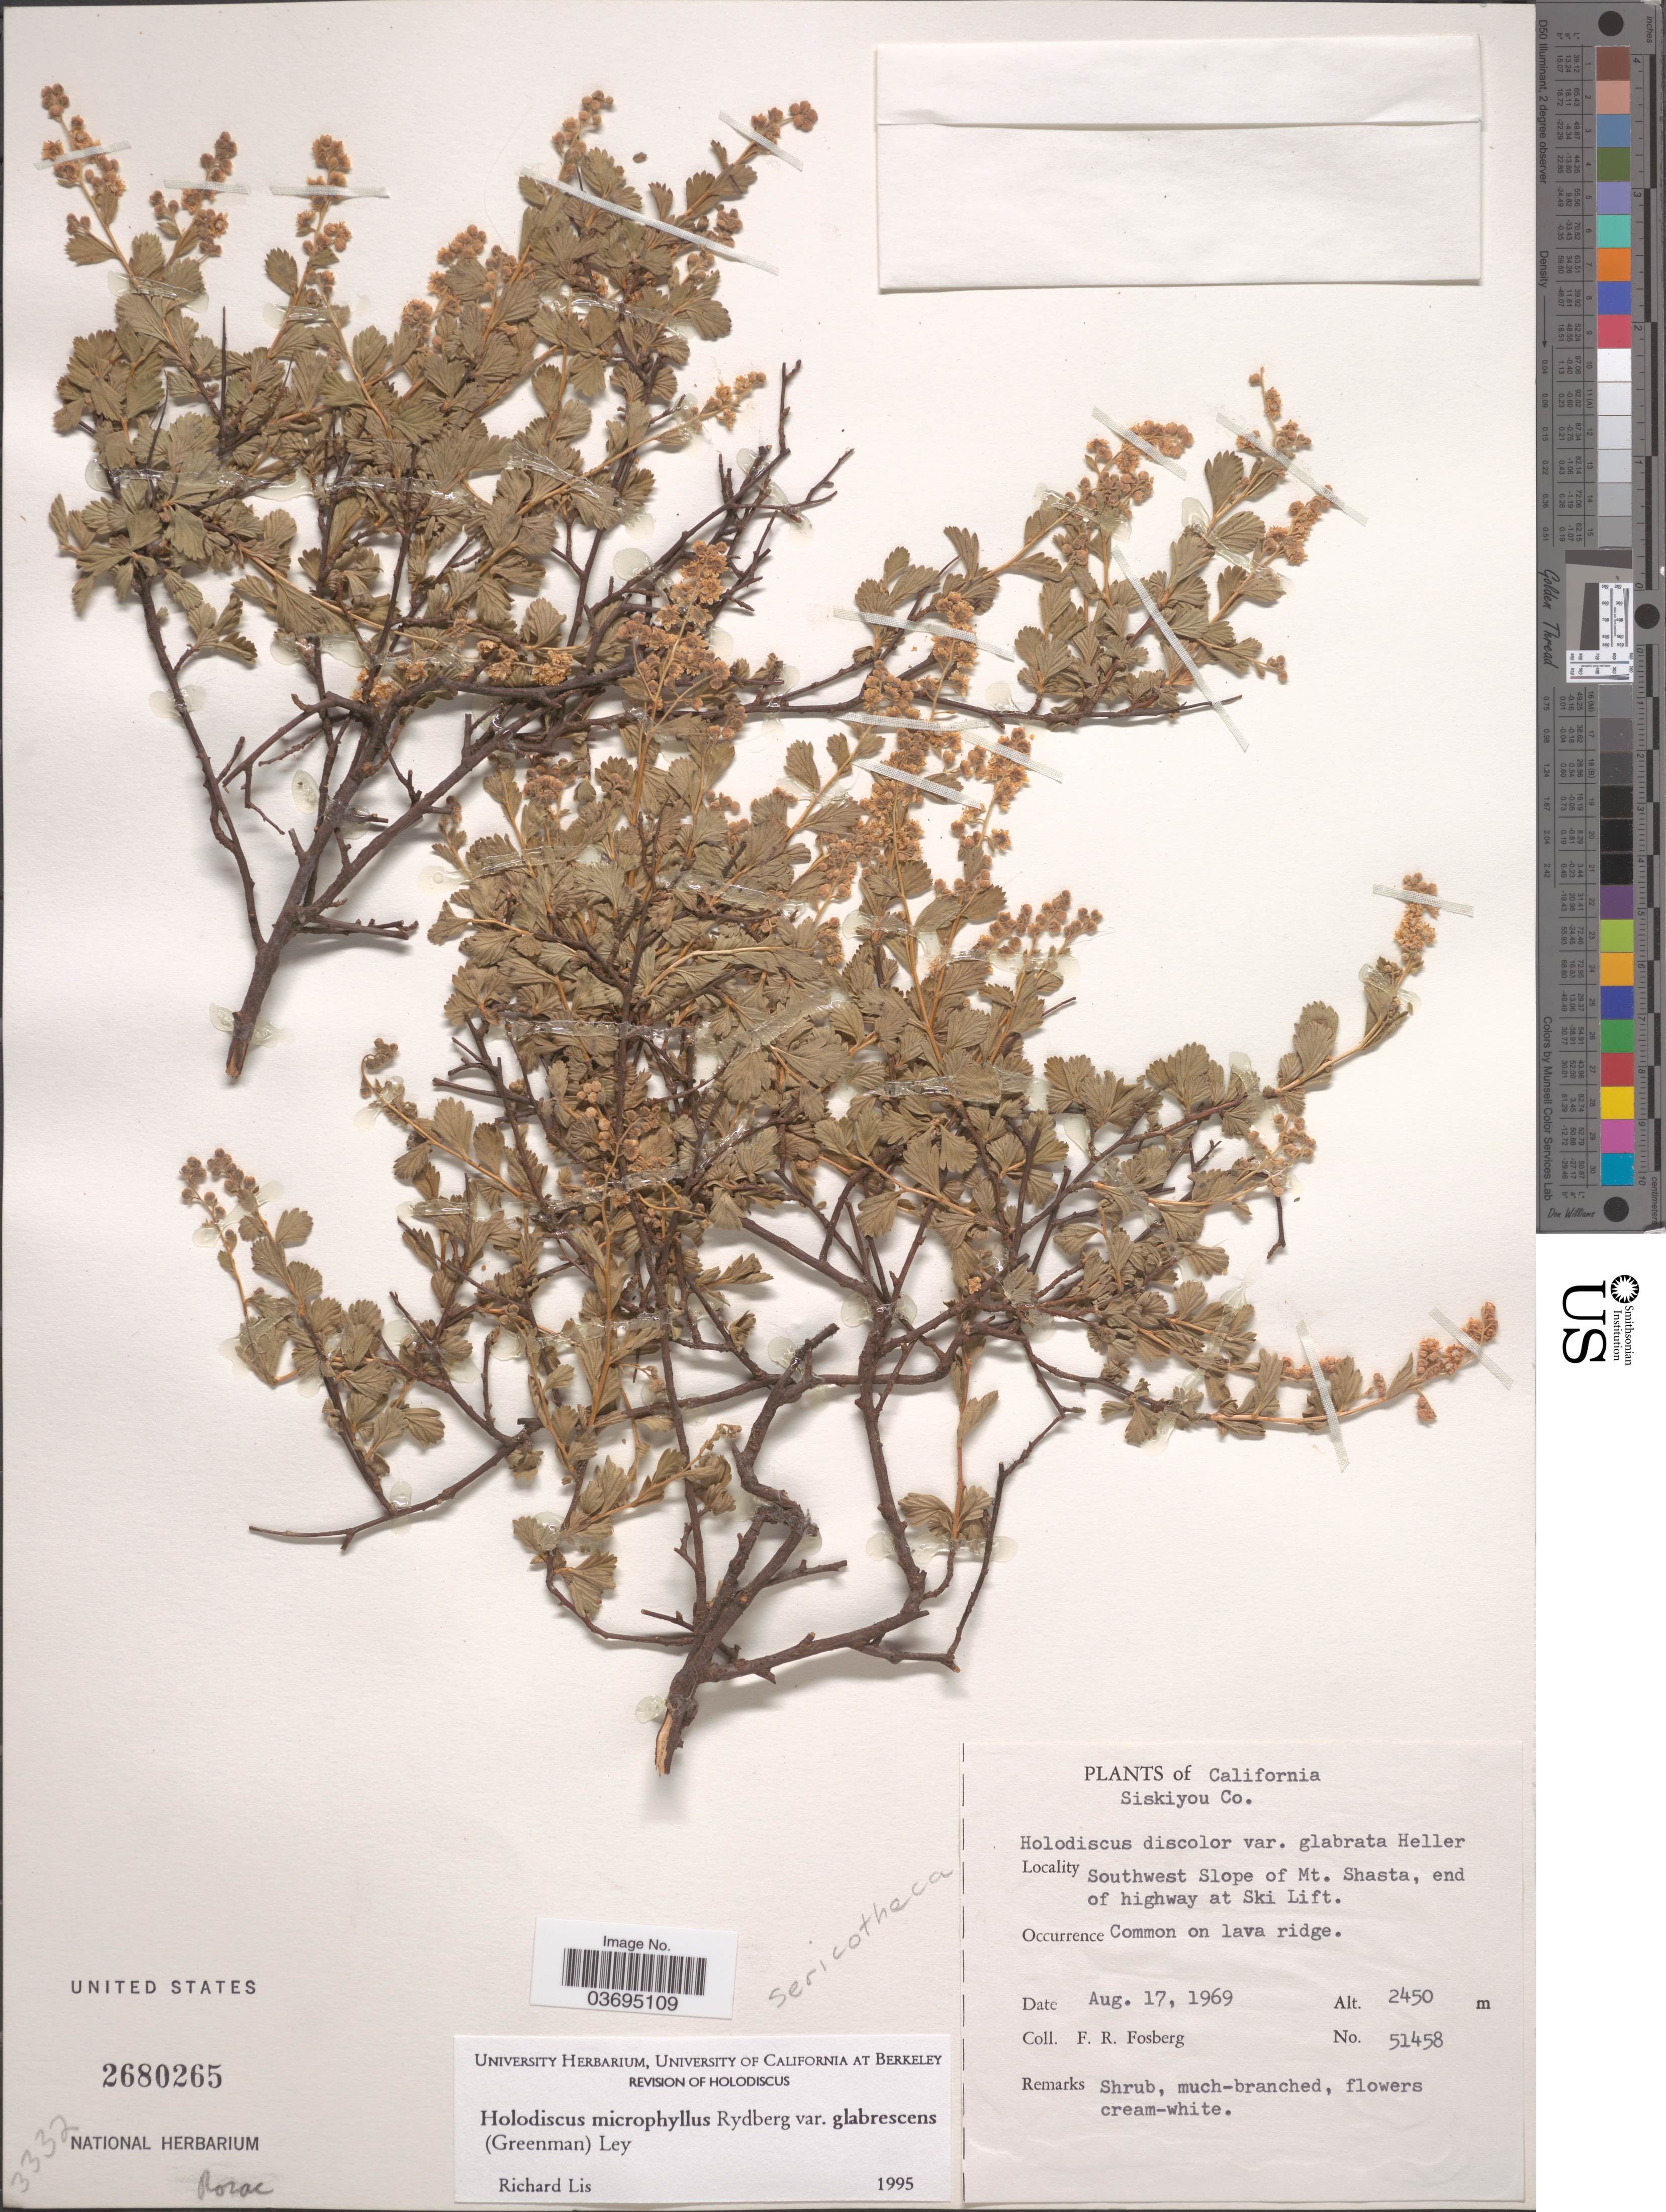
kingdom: Plantae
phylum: Tracheophyta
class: Magnoliopsida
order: Rosales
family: Rosaceae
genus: Holodiscus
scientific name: Holodiscus discolor var. glabrescens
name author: (Greenm.) Jeps.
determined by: Strong, Mark T., (BOT), Smithsonian Institution - National Museum of Natural History (UNITED STATES)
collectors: F. R. Fosberg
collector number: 51458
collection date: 1969-08-17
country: United States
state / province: California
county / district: Siskiyou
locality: Siskiyou Co. Southwest Slope of Mt. Shasta, end of highway at Ski Lift.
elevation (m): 2450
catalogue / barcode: US 2680265